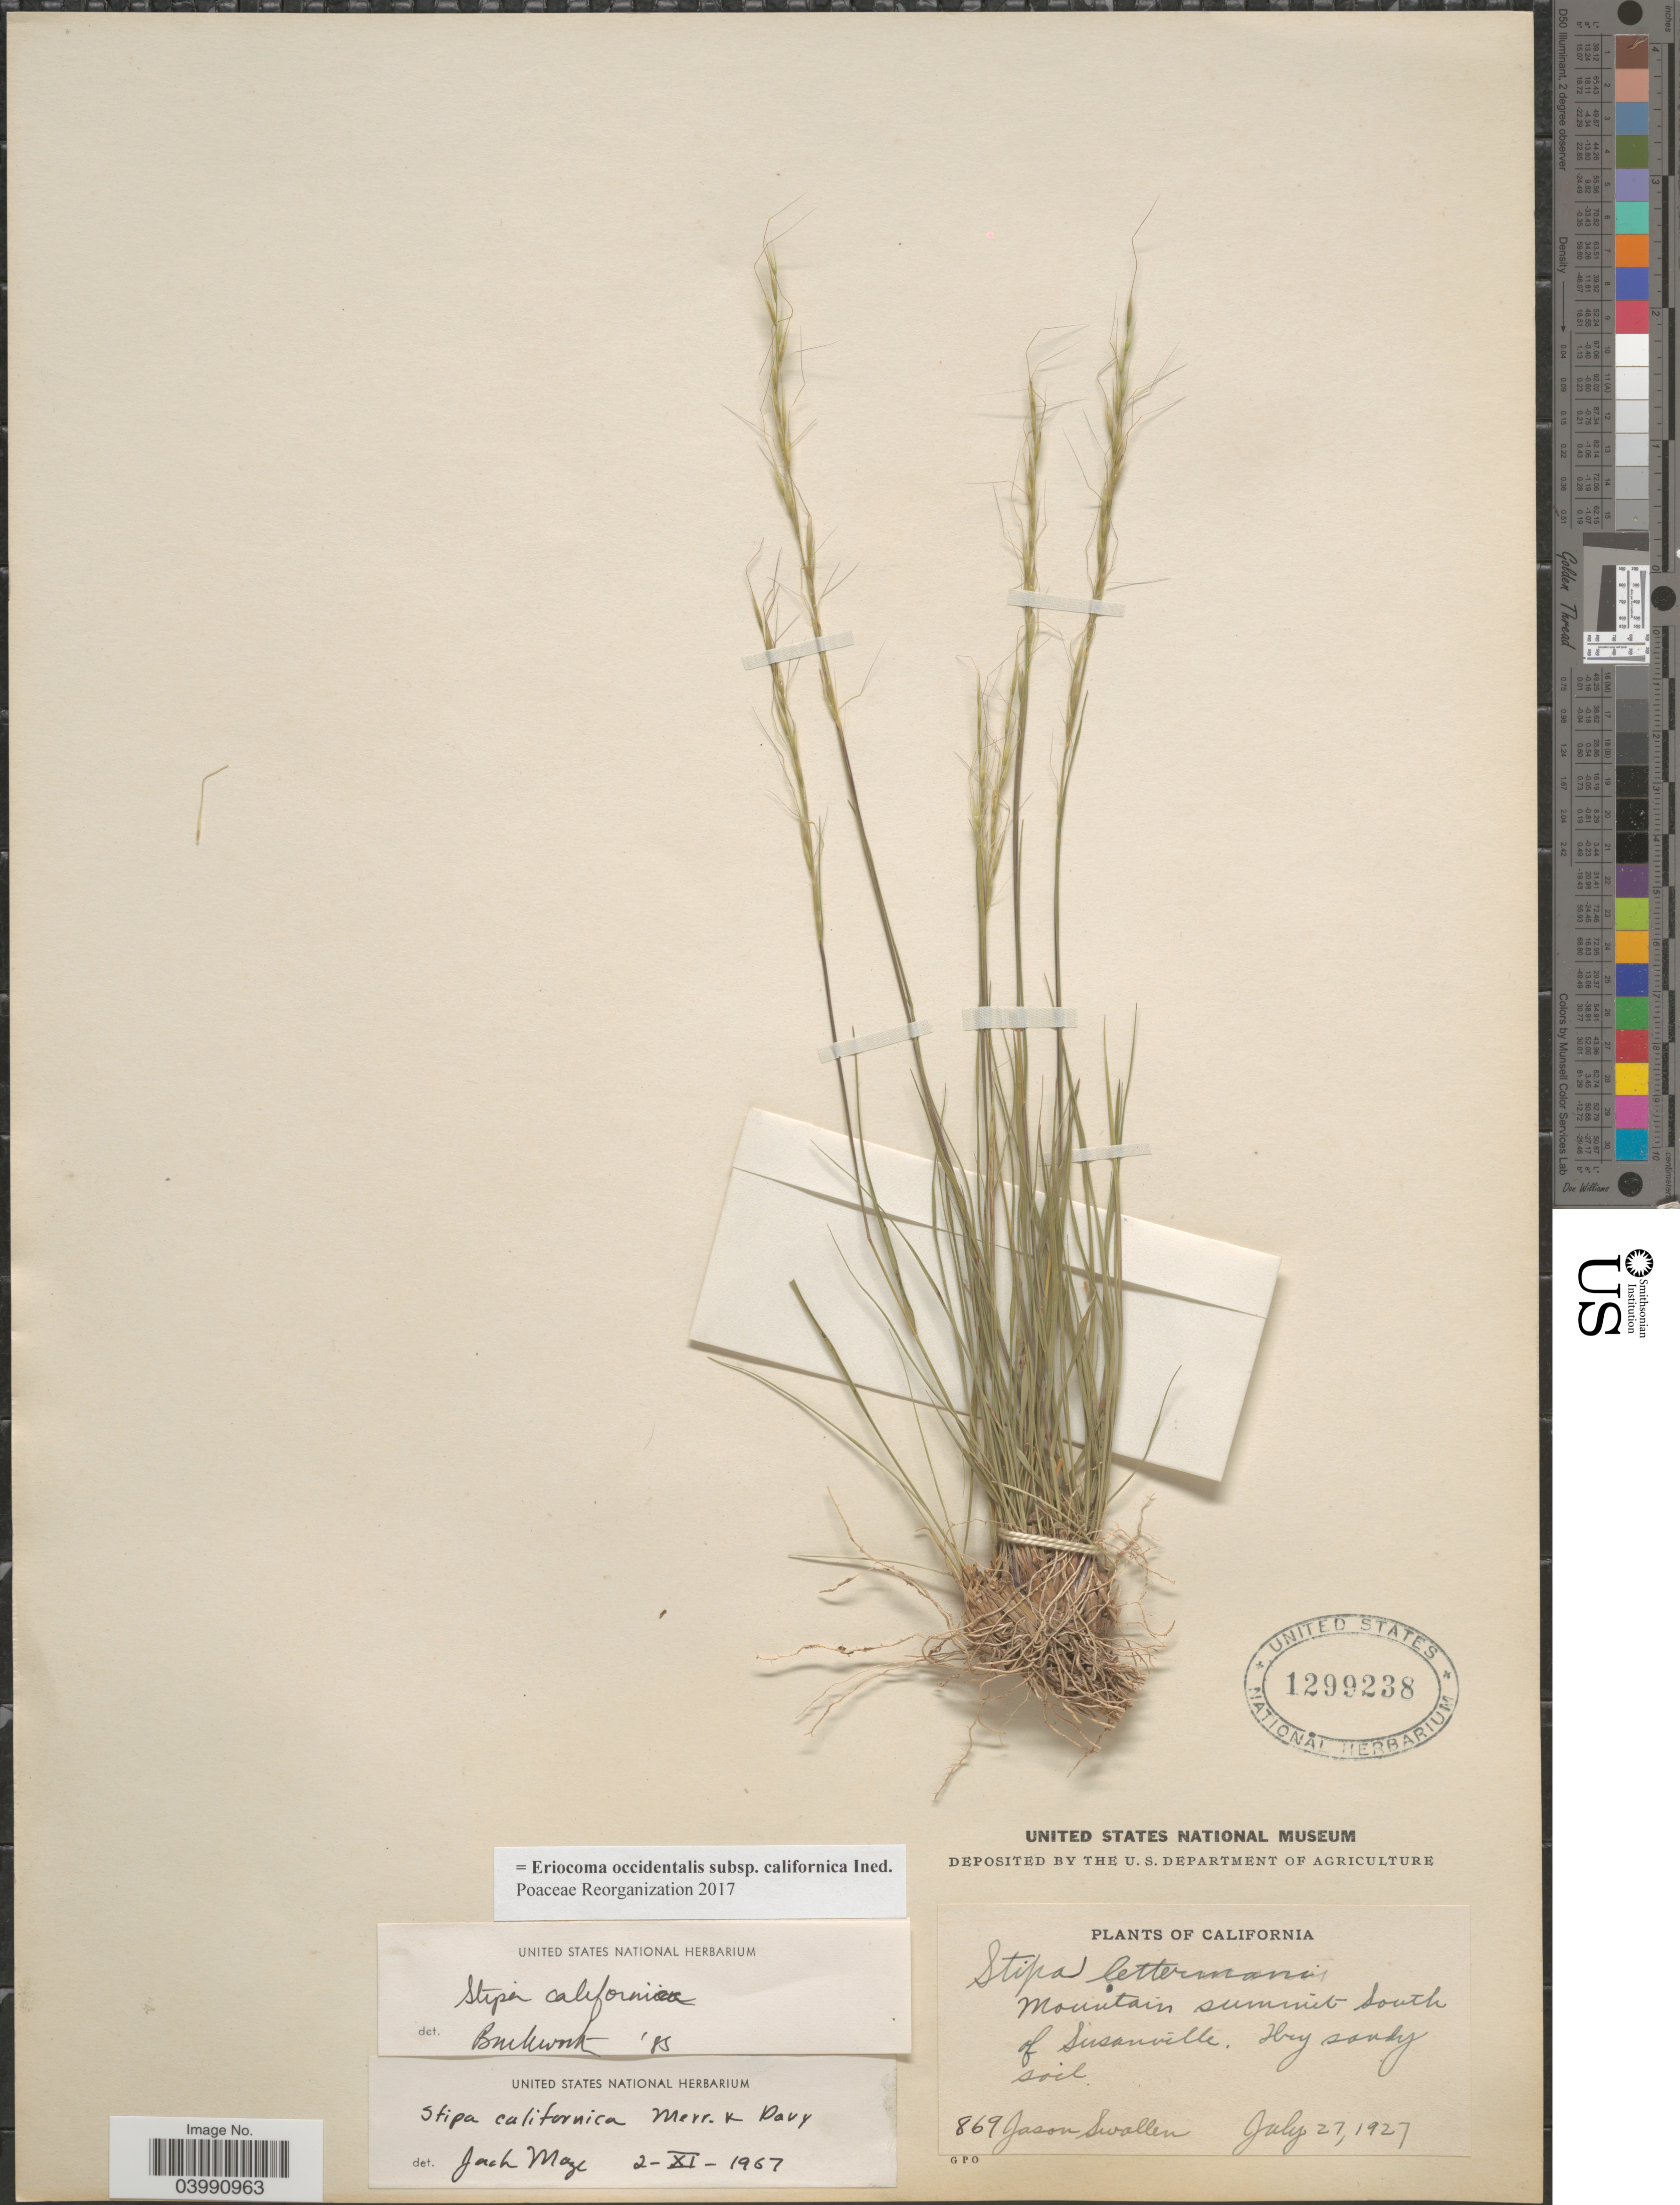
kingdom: Plantae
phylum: Tracheophyta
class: Liliopsida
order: Poales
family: Poaceae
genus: Eriocoma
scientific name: Eriocoma occidentalis subsp. californica ined.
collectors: J. R. Swallen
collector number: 869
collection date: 1927-07-27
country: United States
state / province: California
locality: Mountain summit South of Susanville.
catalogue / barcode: US 1299238